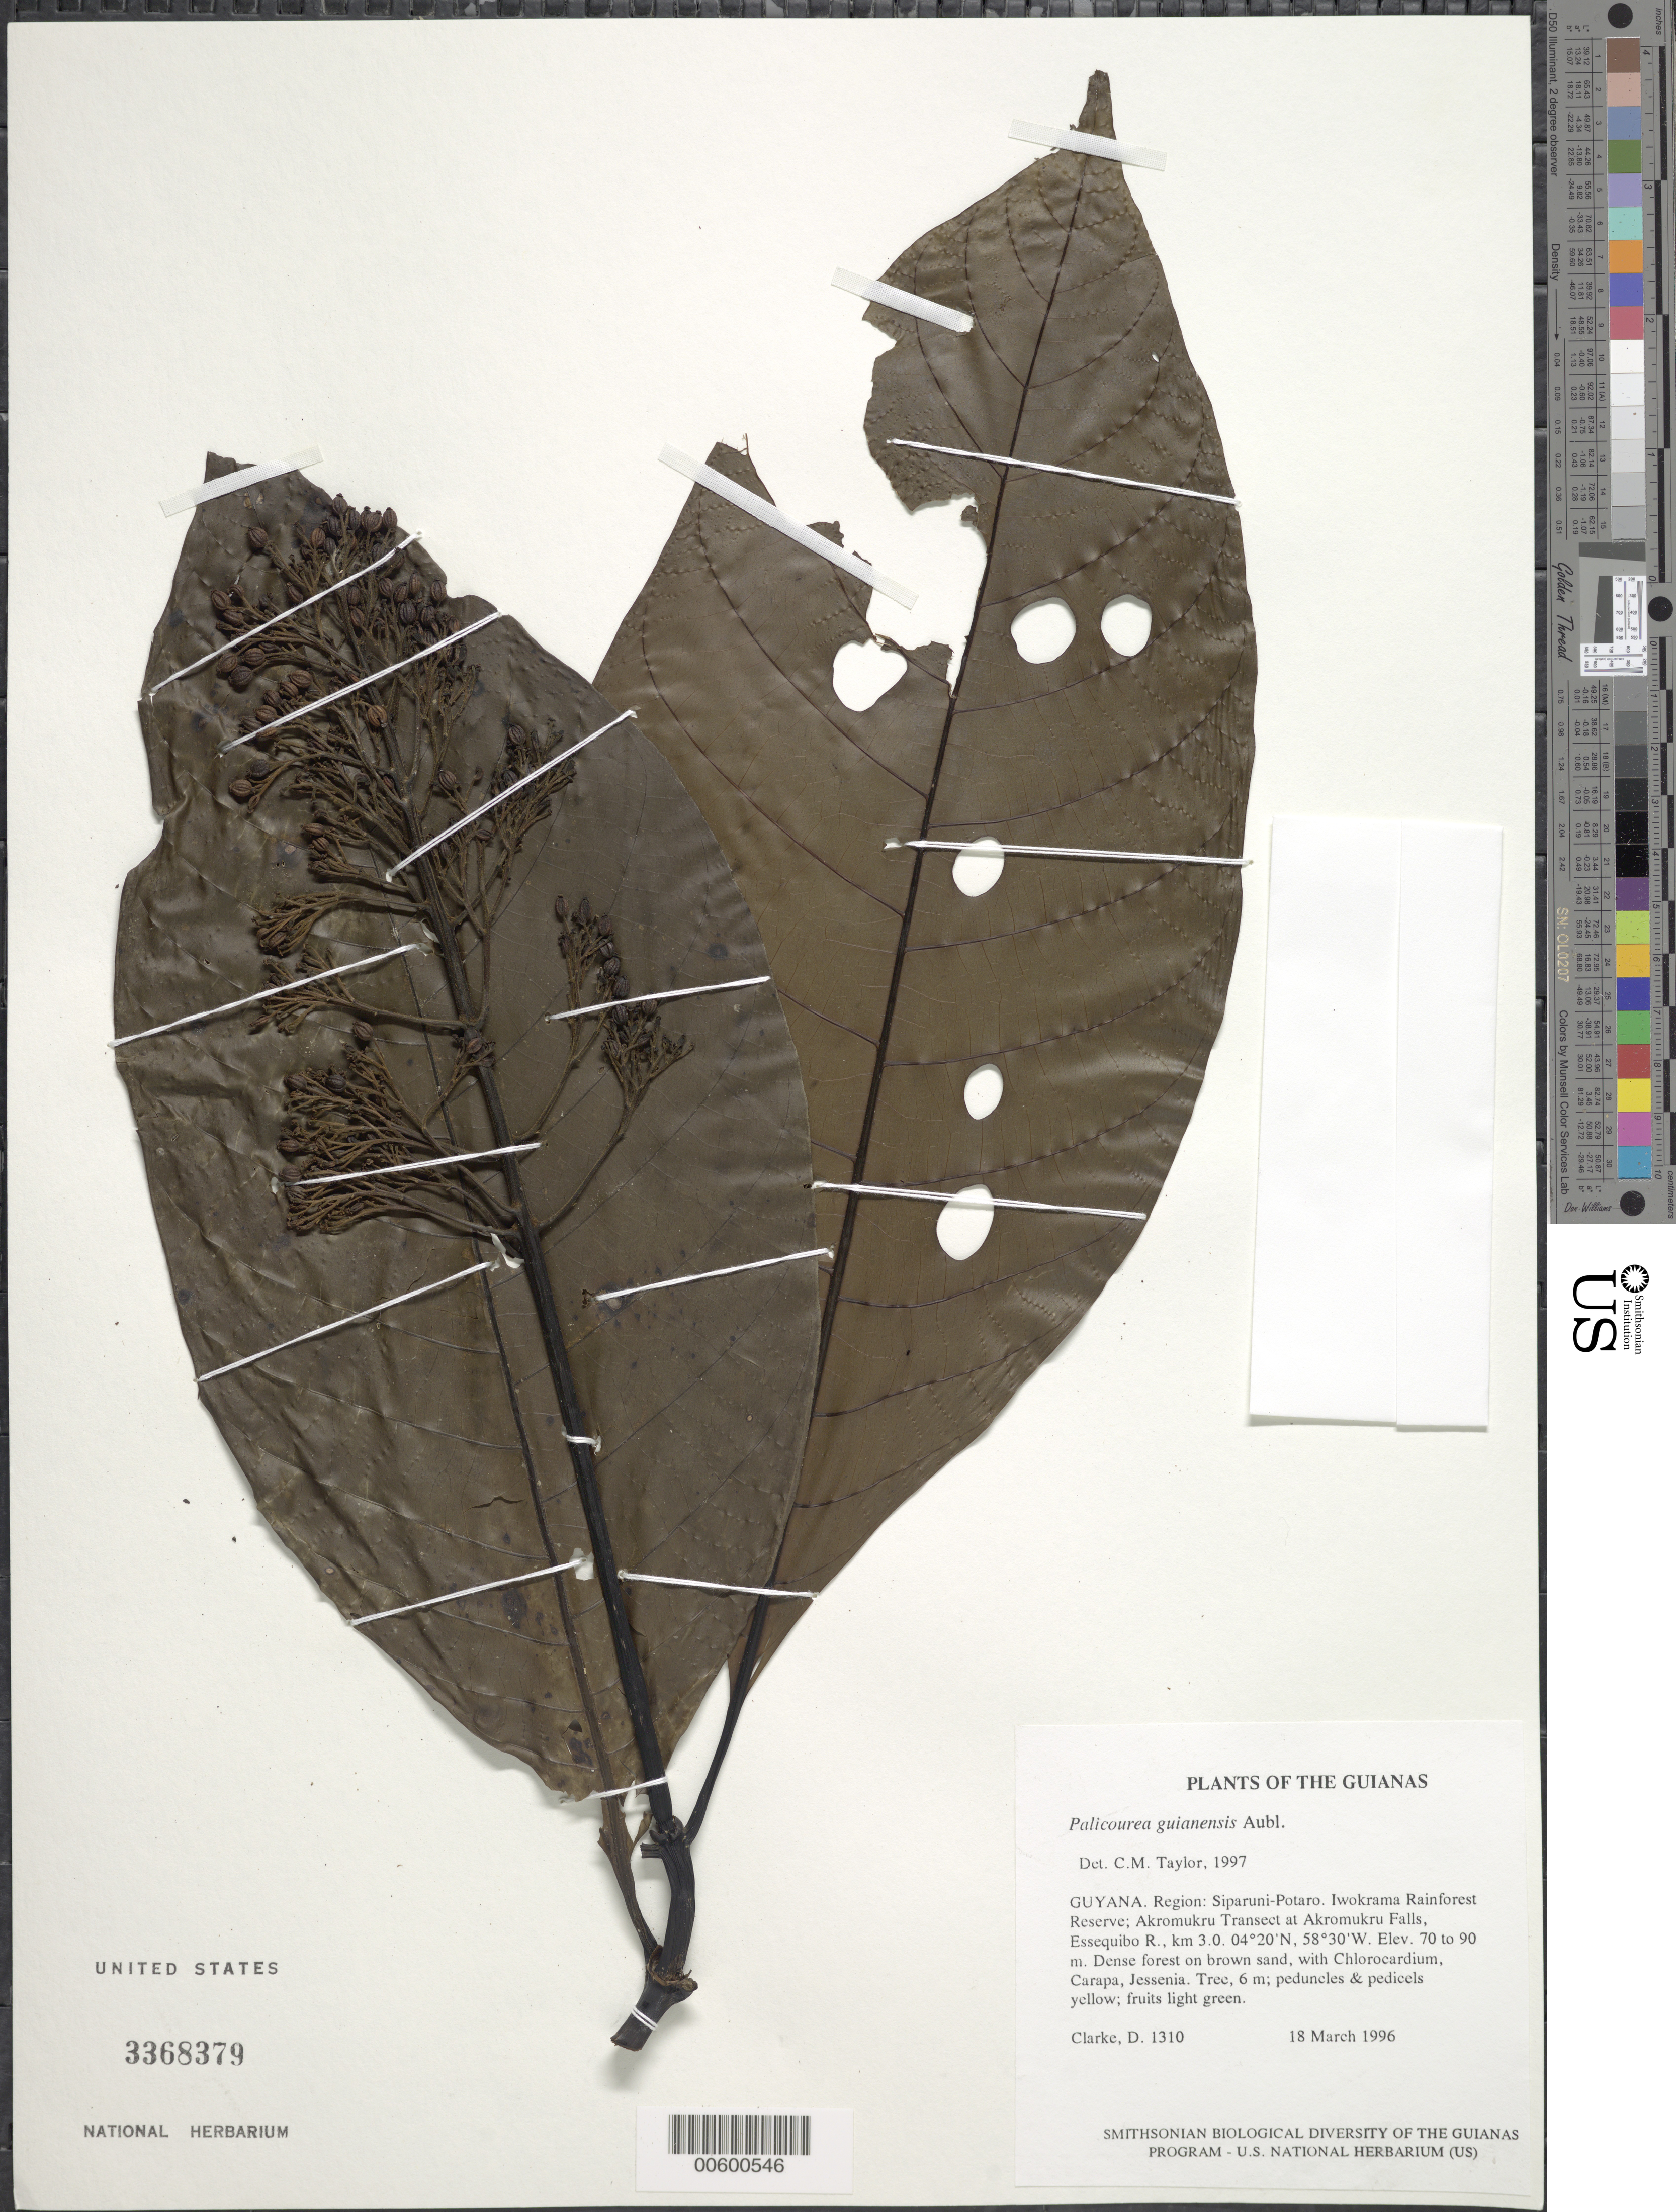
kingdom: Plantae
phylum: Tracheophyta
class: Magnoliopsida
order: Gentianales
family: Rubiaceae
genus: Palicourea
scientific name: Palicourea guianensis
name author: Aubl.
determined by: Taylor, Charlotte M.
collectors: H. D. Clarke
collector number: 1310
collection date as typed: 18 March 1996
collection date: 1996-03-18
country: Guyana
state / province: Potaro-Siparuni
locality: Iwokrama Rainforest Reserve; Akromukru Transect at Akromukru Falls, Essequibo R., km 3.0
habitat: Dense forest on brown sand, with Chlorocardium, Carapa, Jessenia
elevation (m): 70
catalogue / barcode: US 3368379